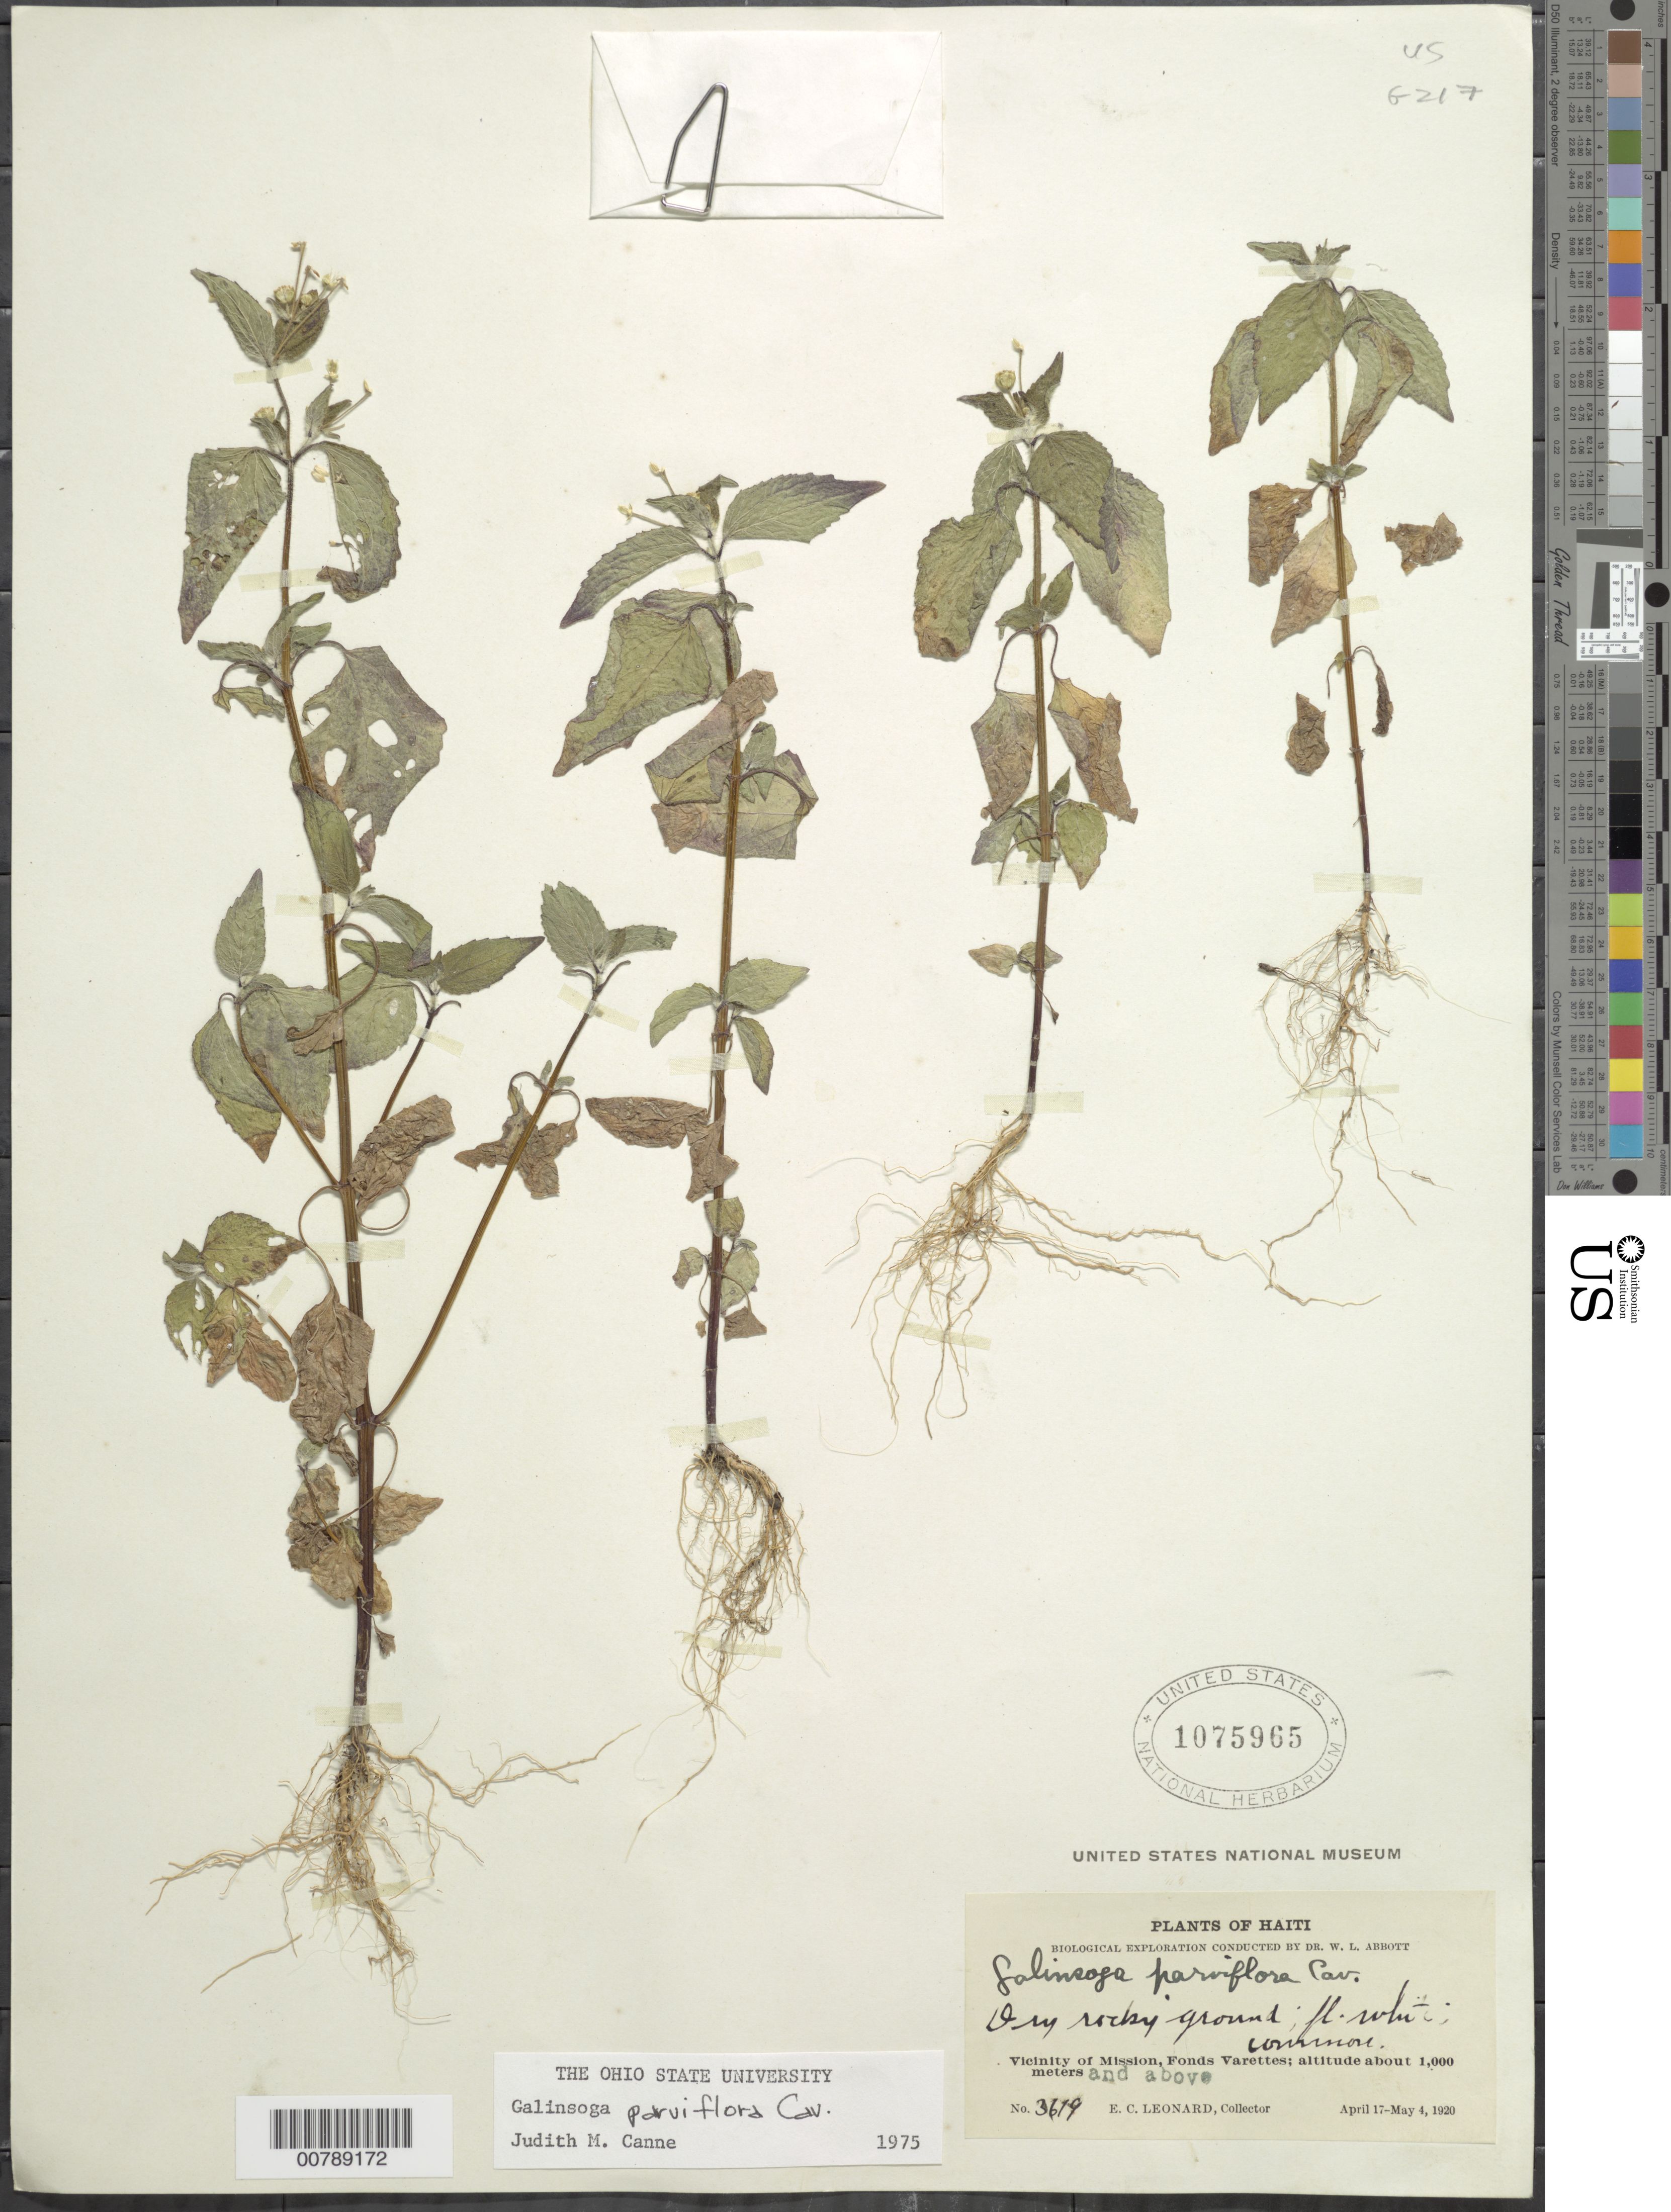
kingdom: Plantae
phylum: Tracheophyta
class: Magnoliopsida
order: Asterales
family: Asteraceae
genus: Galinsoga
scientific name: Galinsoga parviflora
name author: Cav.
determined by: Canne-Hilliker, J. M.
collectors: E. C. Leonard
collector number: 3619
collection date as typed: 17 Apr 1920 04 May 1920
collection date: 1920-04-17/1920-05-04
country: Haiti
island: Hispaniola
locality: Vicinity of Mission, Fonds Varettes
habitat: Dry rocky ground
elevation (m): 1000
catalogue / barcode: US 1075965